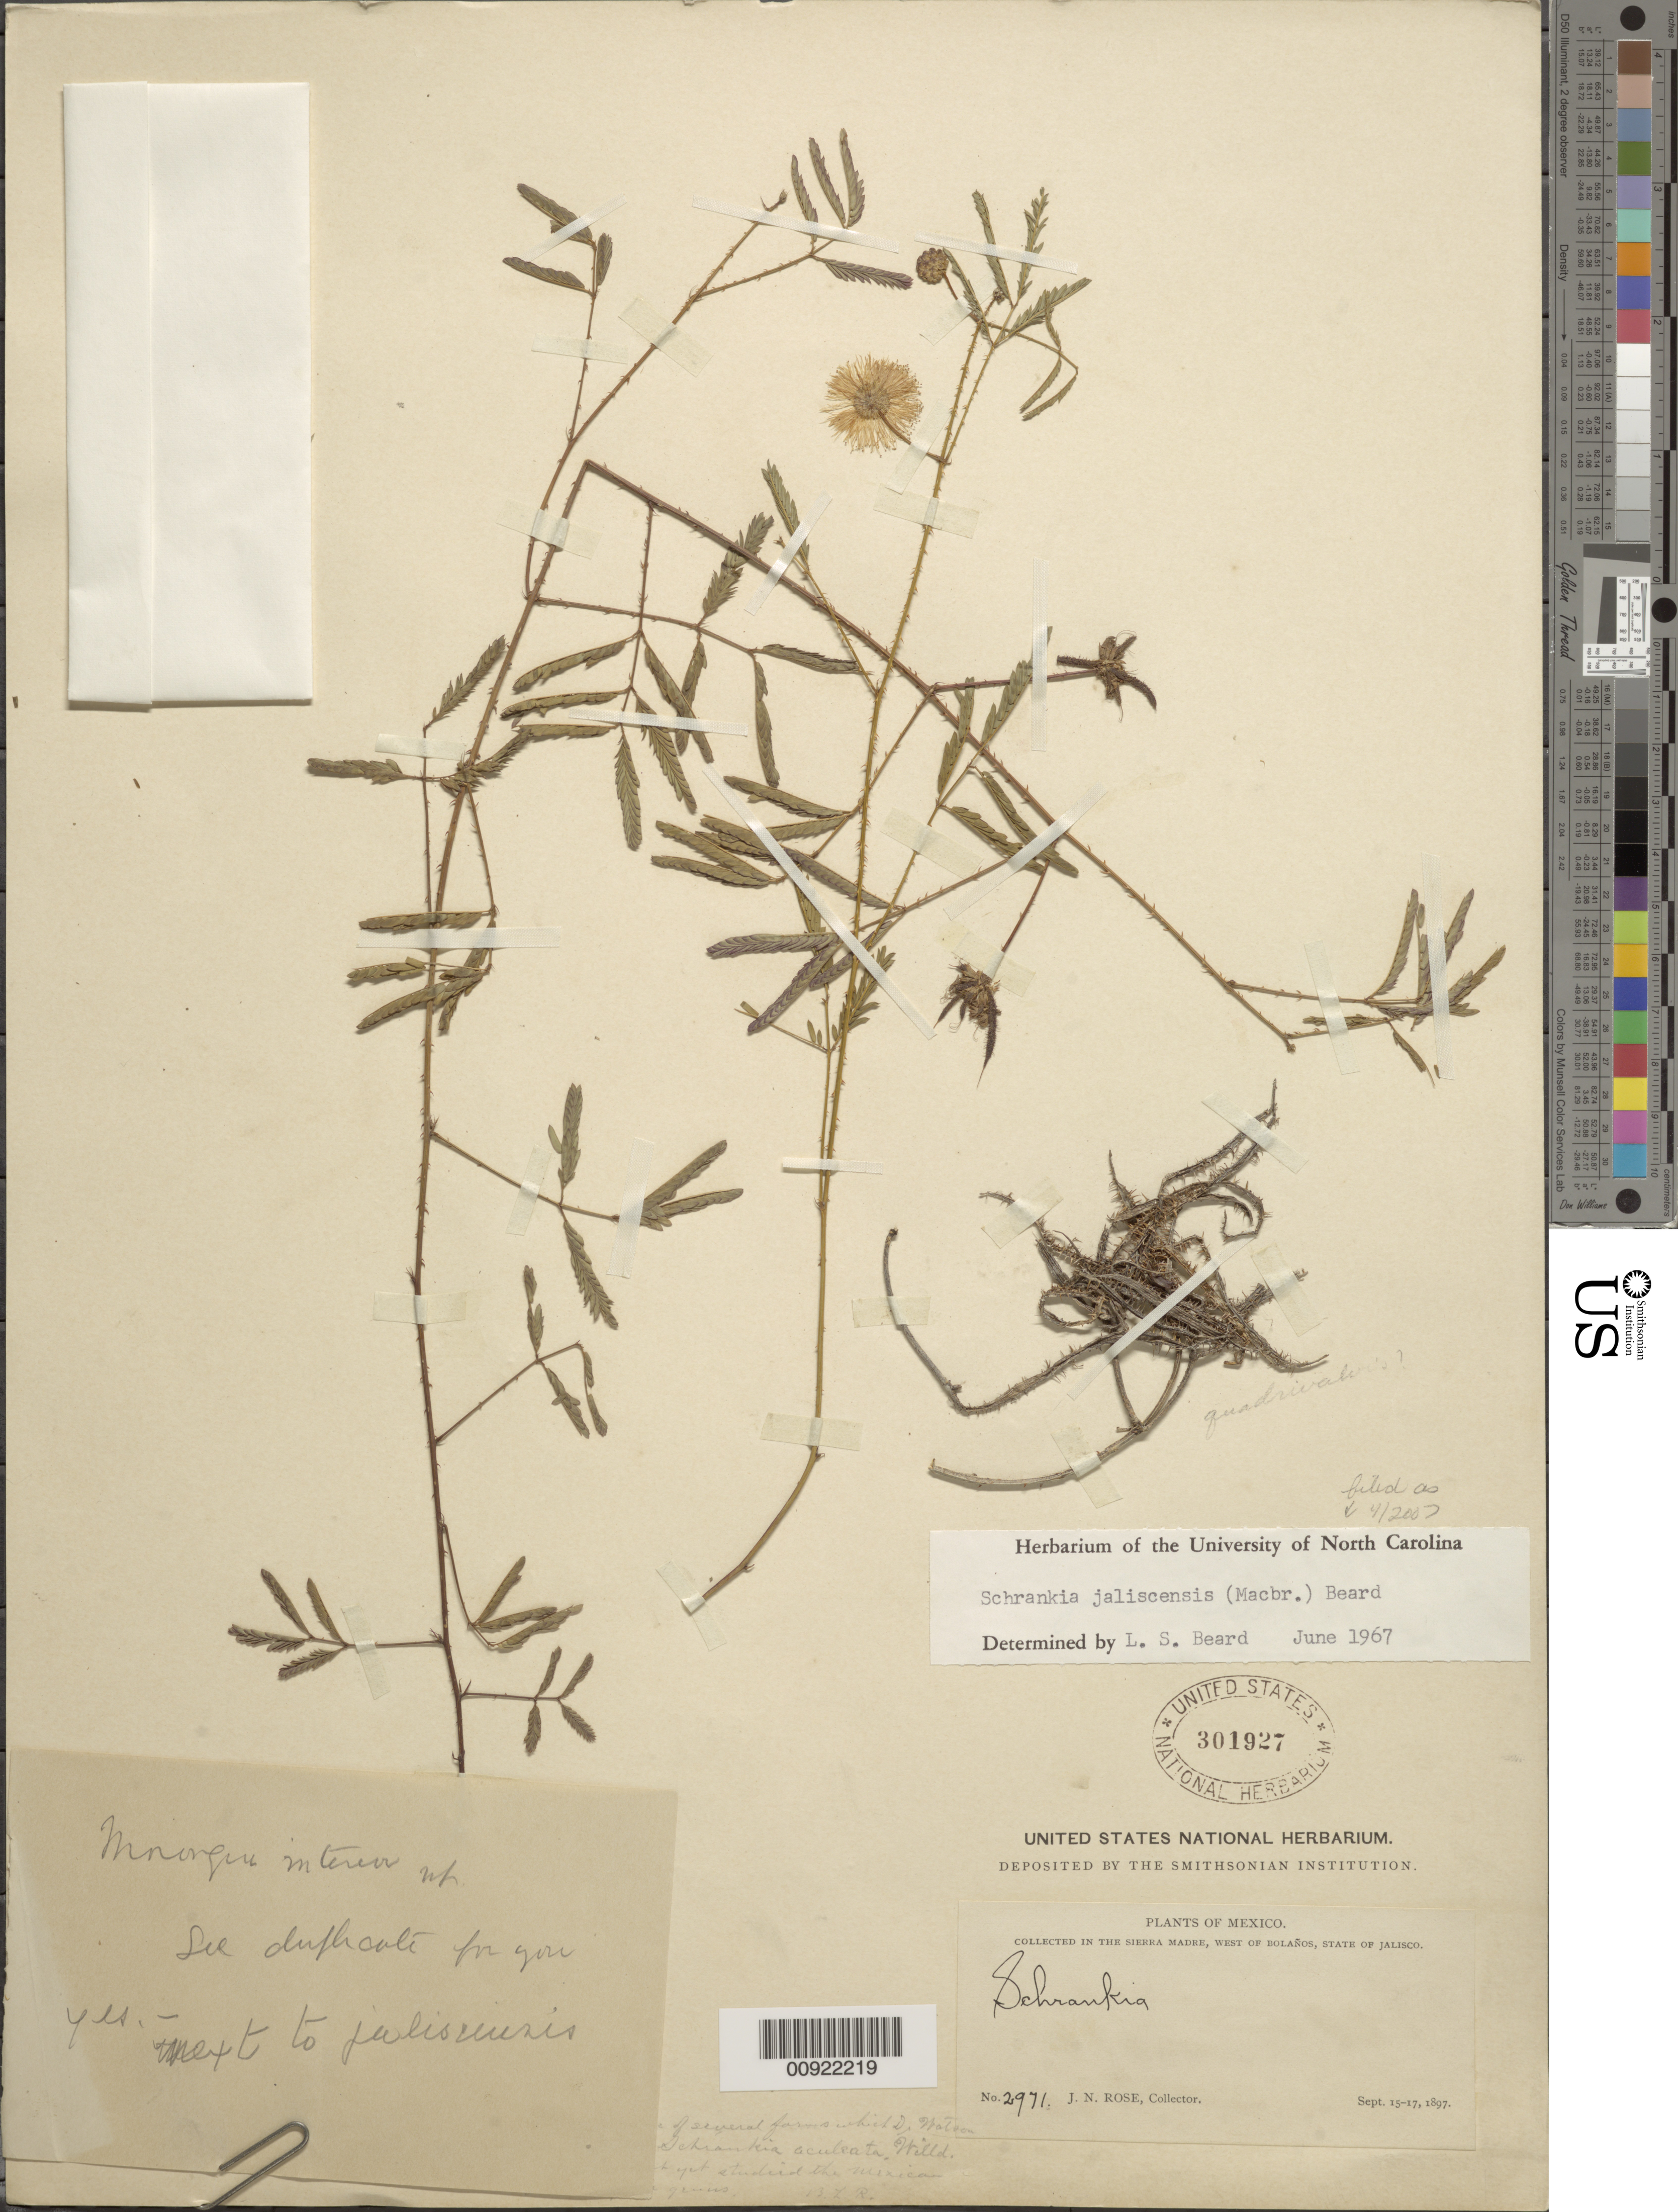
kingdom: Plantae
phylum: Tracheophyta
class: Magnoliopsida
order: Fabales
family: Fabaceae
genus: Mimosa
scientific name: Mimosa quadrivalvis var. jalicensis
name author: (J.F. Macbr.) Beard ex Barneby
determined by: Strong, M. T., (US), Smithsonian Institution - National Museum of Natural History (UNITED STATES)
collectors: J. N. Rose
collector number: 2971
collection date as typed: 15 Sep 1897 to 17 Sep 1897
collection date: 1897-09-15/1897-09-17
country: Mexico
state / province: Jalisco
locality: In the Sierra Madre, West of Bolaños, State of Jalisco.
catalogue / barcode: US 301927